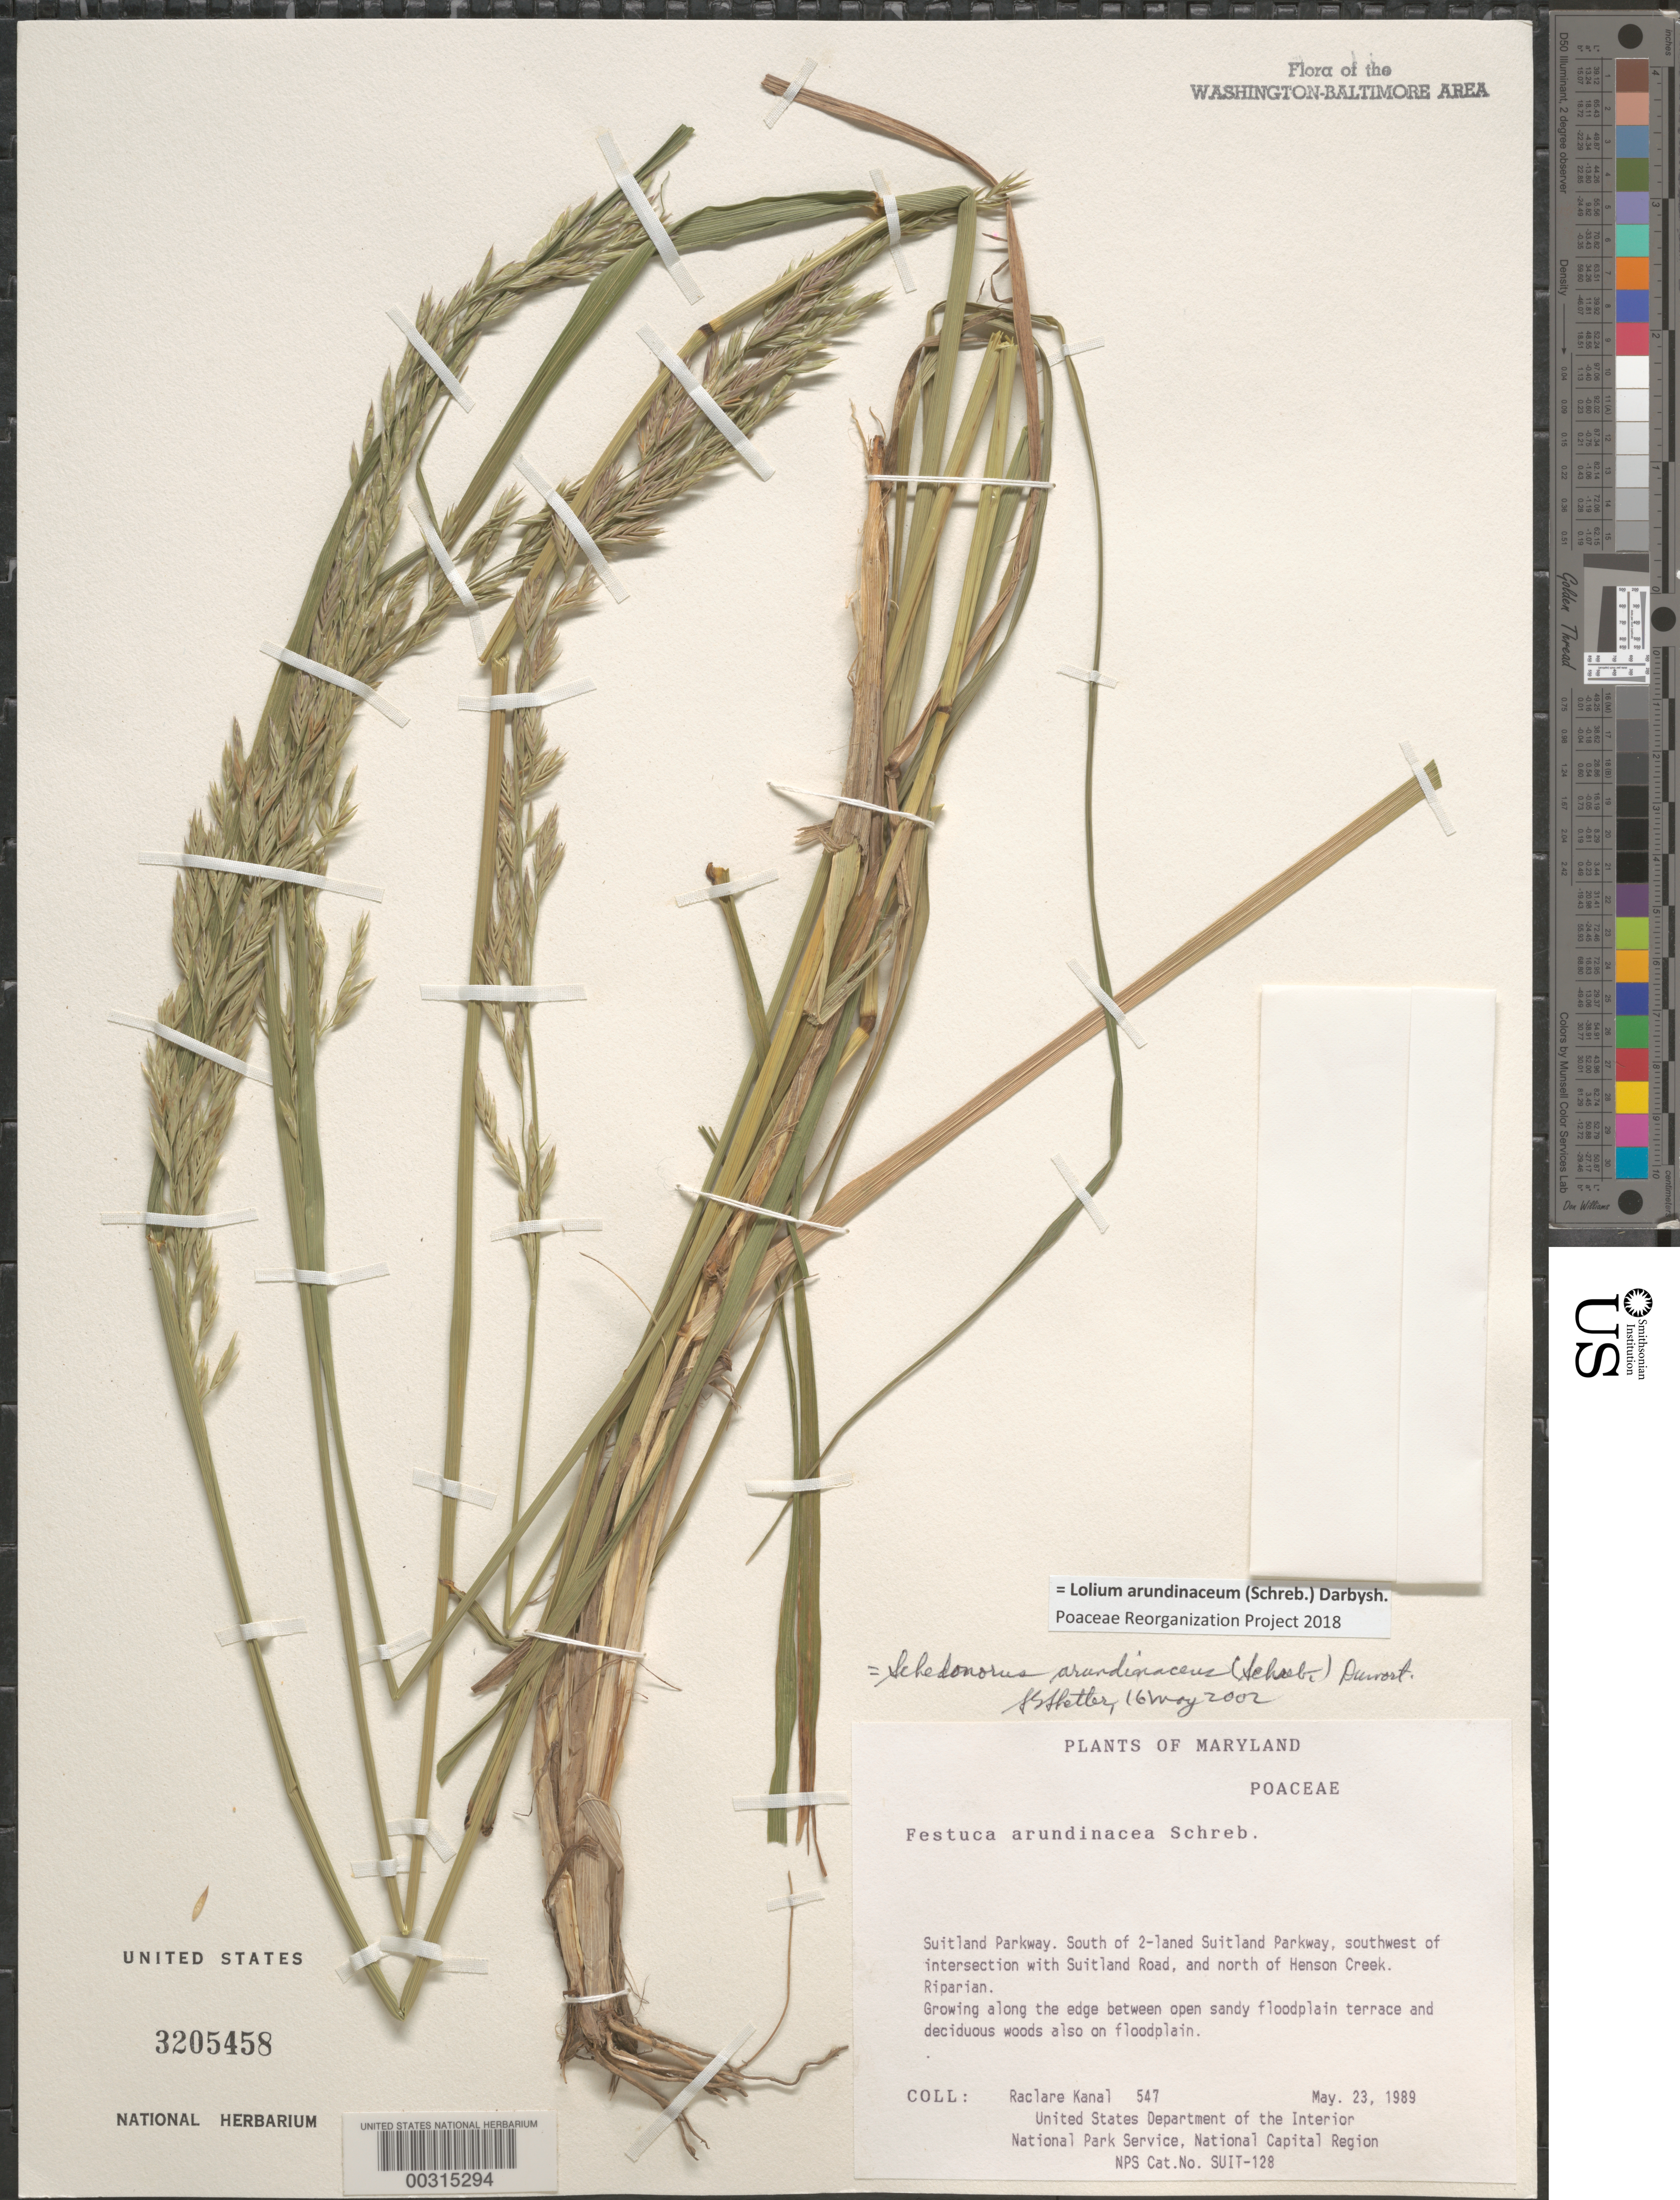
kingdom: Plantae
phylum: Tracheophyta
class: Liliopsida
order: Poales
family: Poaceae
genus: Lolium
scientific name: Lolium arundinaceum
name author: (Schreb.) Darbysh.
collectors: R. Kanal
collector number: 547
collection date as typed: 23 May 1989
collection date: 1989-05-23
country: United States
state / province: Maryland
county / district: Prince George's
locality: Suitland Parkway, SW of intersection of Suitland Parkway and road N of Henson Creek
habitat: Open sandy floodplain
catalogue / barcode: US 3205458